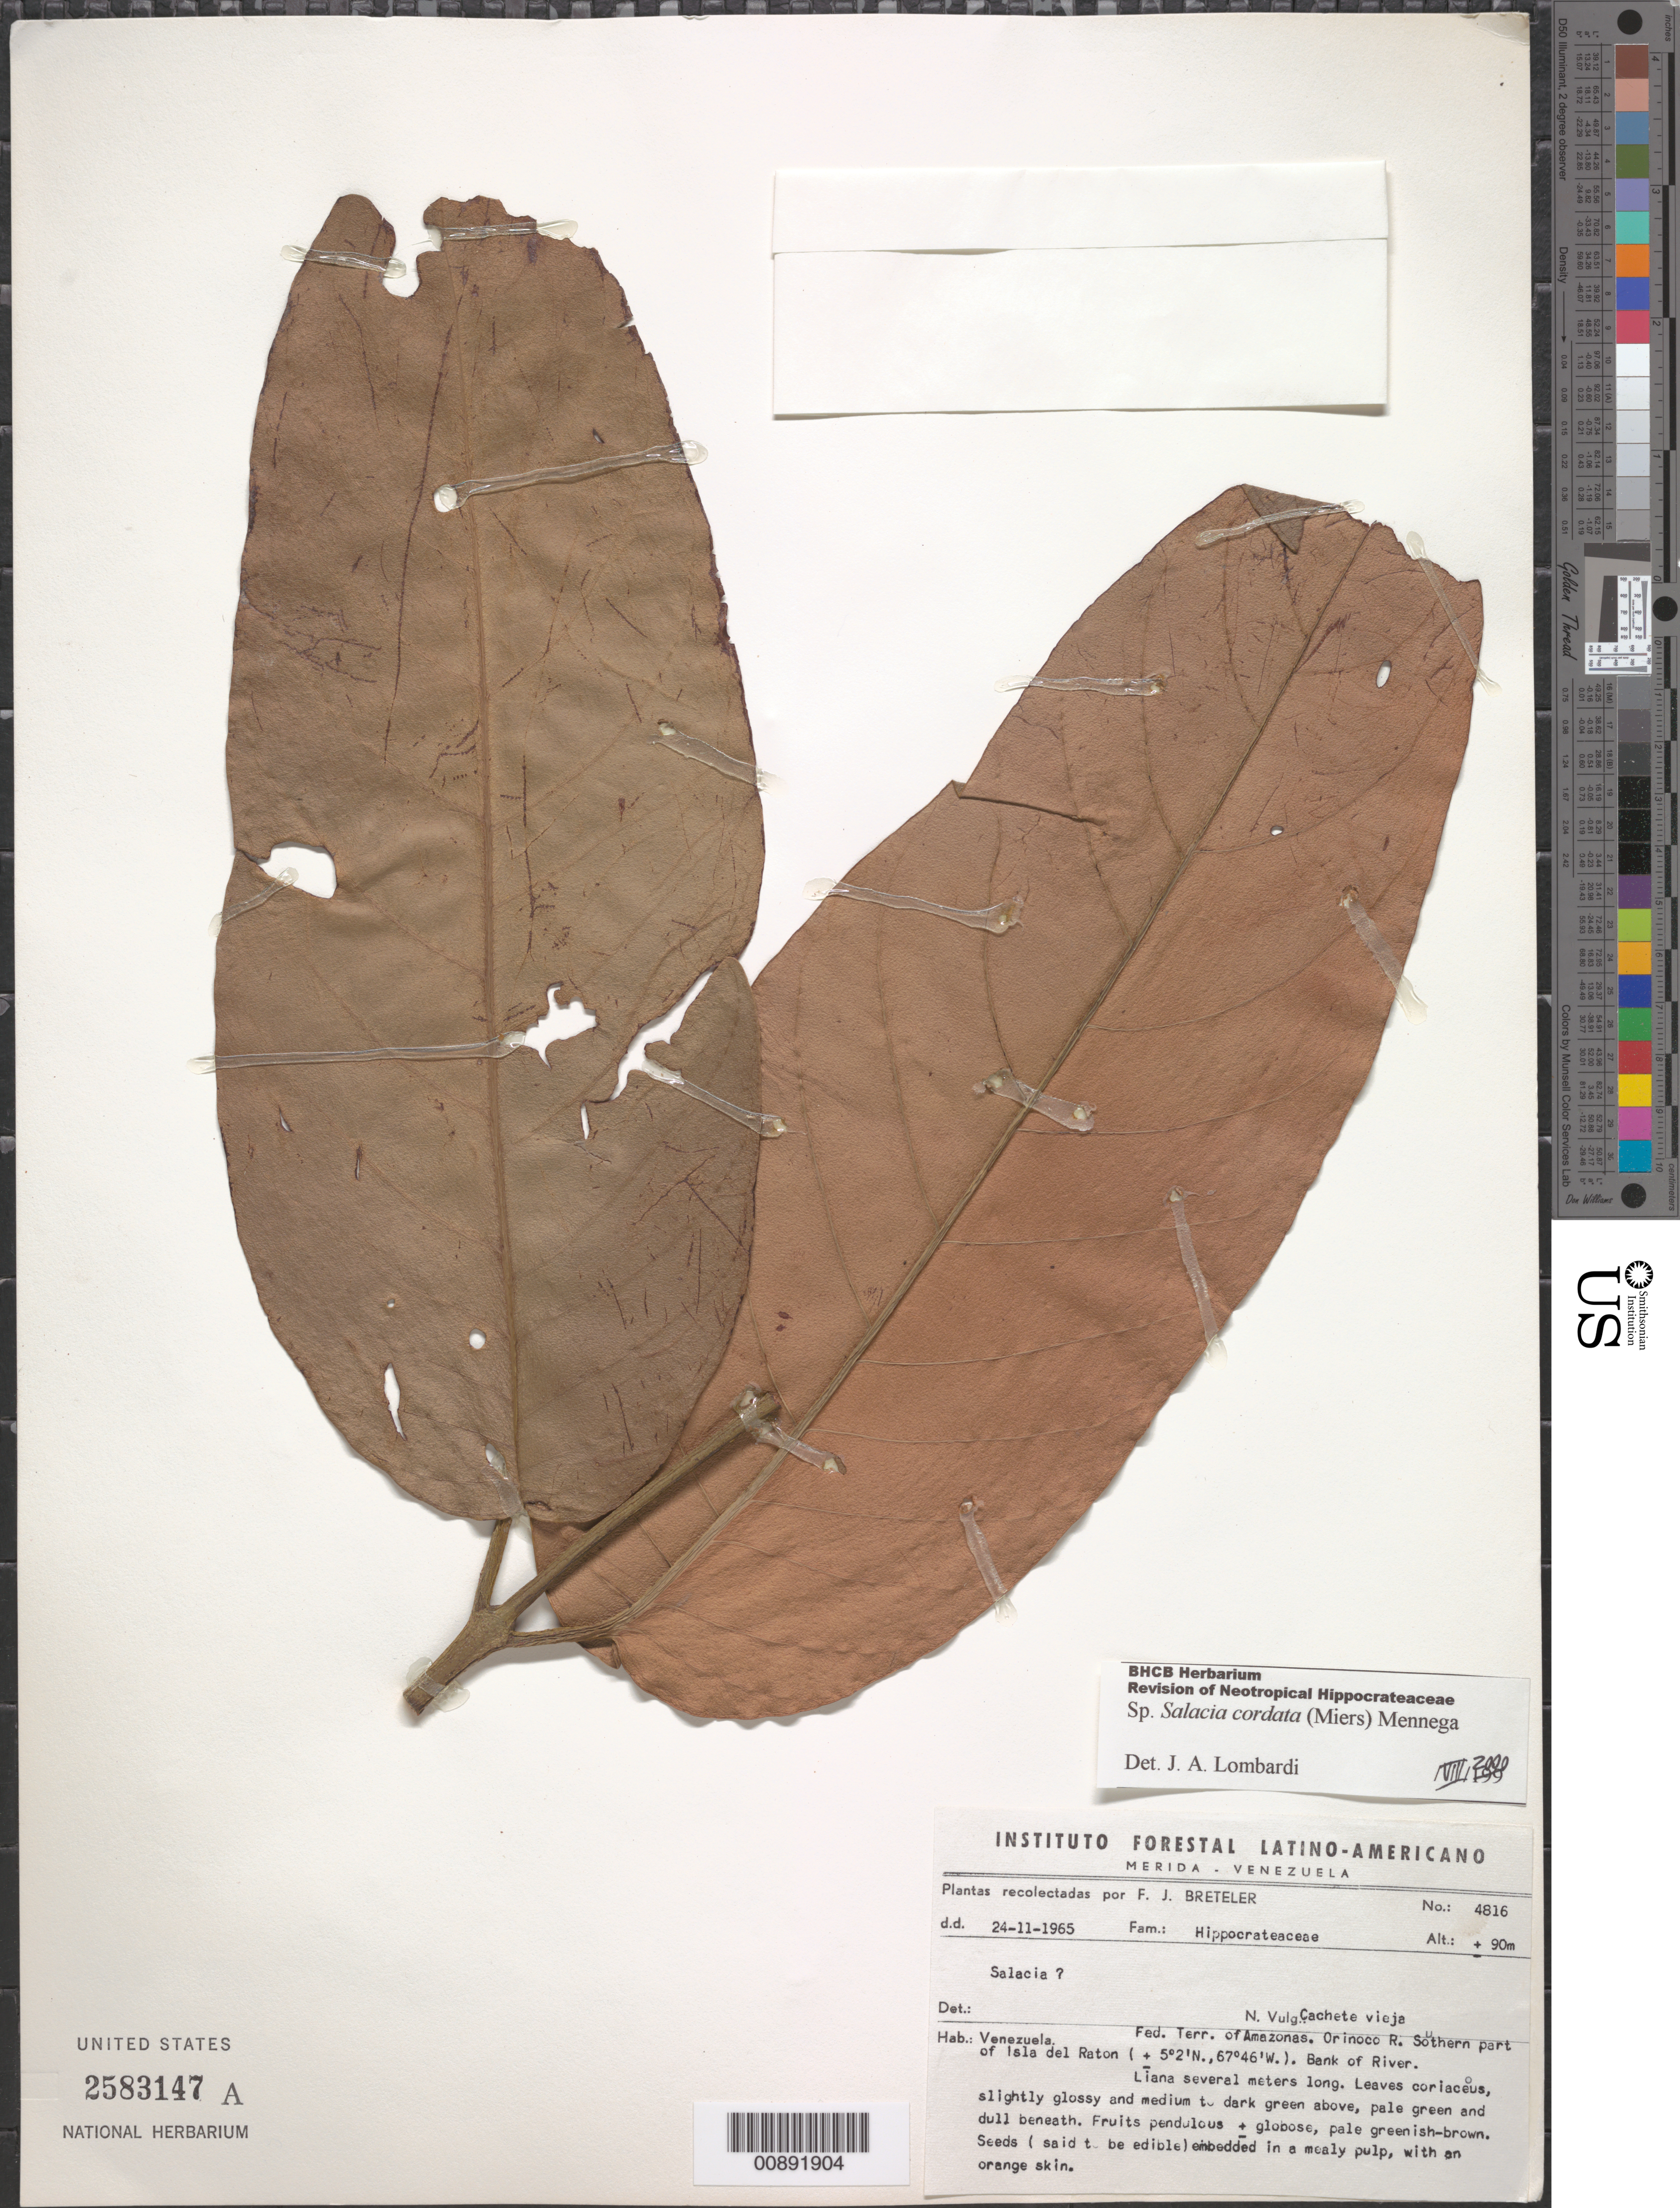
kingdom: Plantae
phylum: Tracheophyta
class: Magnoliopsida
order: Celastrales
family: Celastraceae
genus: Salacia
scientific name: Salacia cordata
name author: (Miers) Mennega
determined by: Lombardi, Julio A.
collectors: F. J. Breteler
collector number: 4816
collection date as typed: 24-Nov-65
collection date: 1965-11-24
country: Venezuela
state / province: Amazonas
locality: Orinoco R., southern part of Isla del Ratón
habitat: Bank of river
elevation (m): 90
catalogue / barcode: US 2583147A